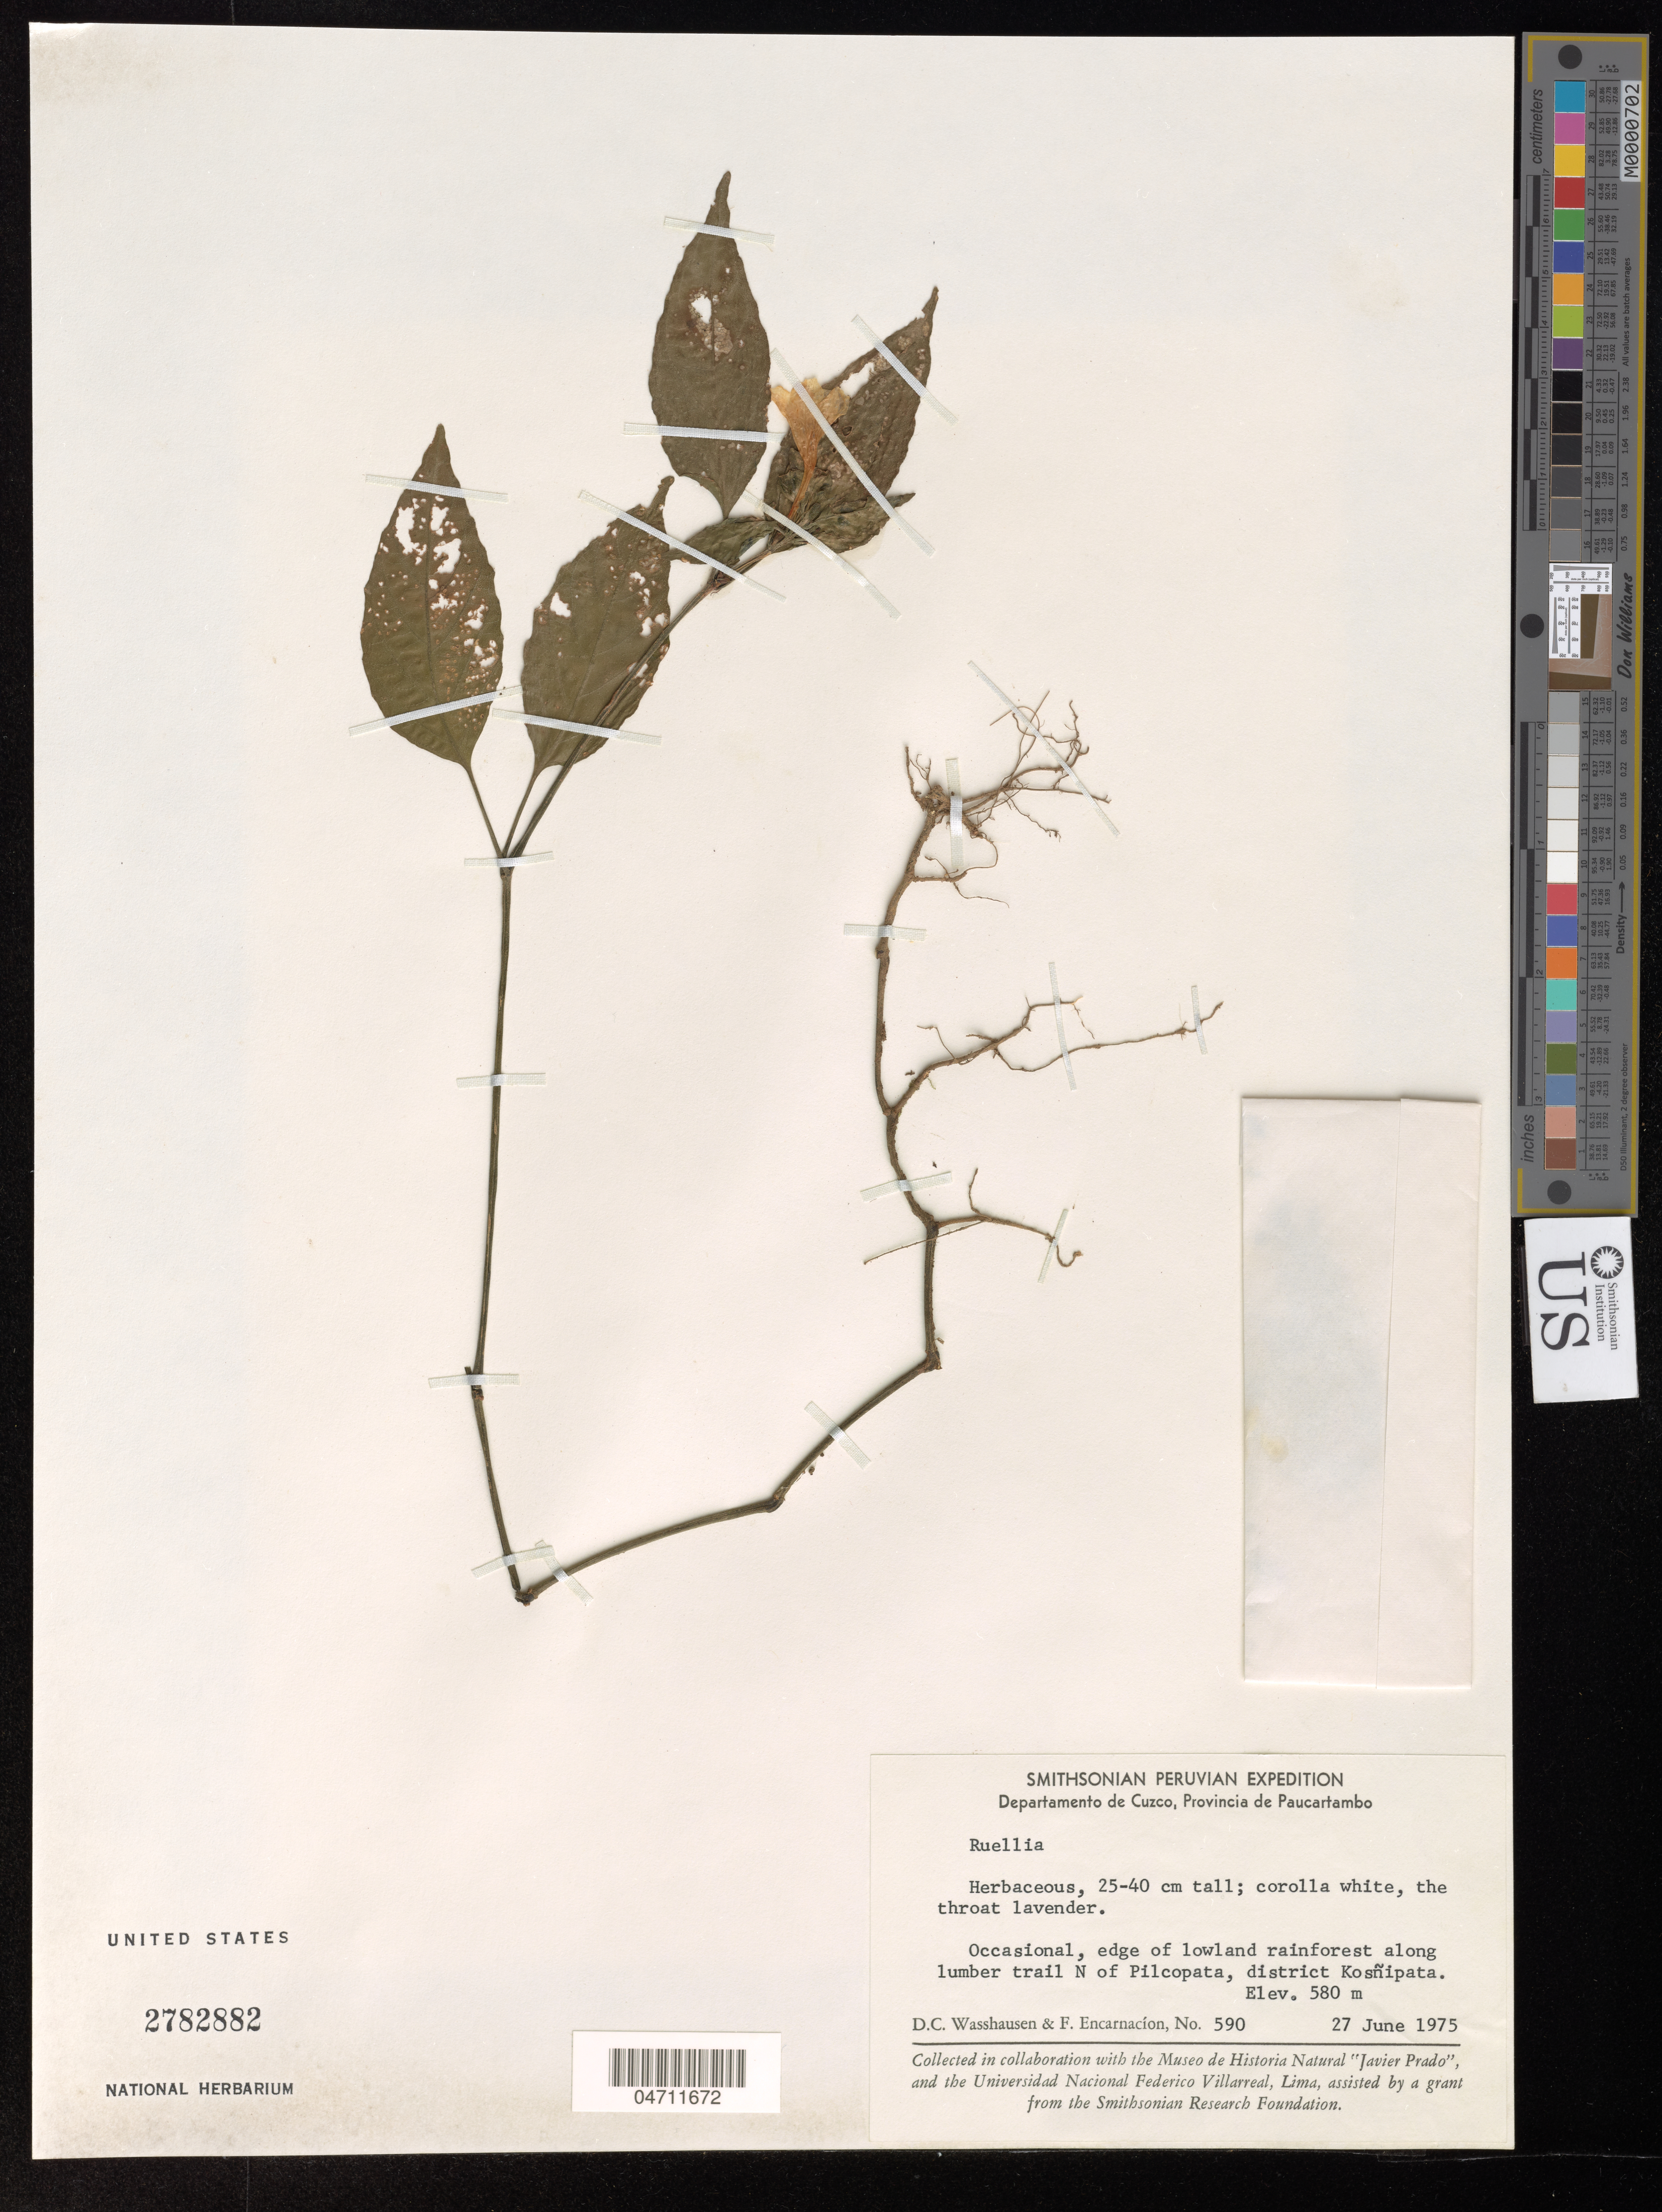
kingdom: Plantae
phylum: Tracheophyta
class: Magnoliopsida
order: Lamiales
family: Acanthaceae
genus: Ruellia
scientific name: Ruellia sp.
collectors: D. C. Wasshausen & F. Encarnación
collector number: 590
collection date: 1975-06-27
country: Peru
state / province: Cusco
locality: Provincia de Paucartambo. Along lumber trail N of Pilcopata, district Kosñipata.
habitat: Edge of lowland reainforest along lumber trail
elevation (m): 580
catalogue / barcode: US 2782882